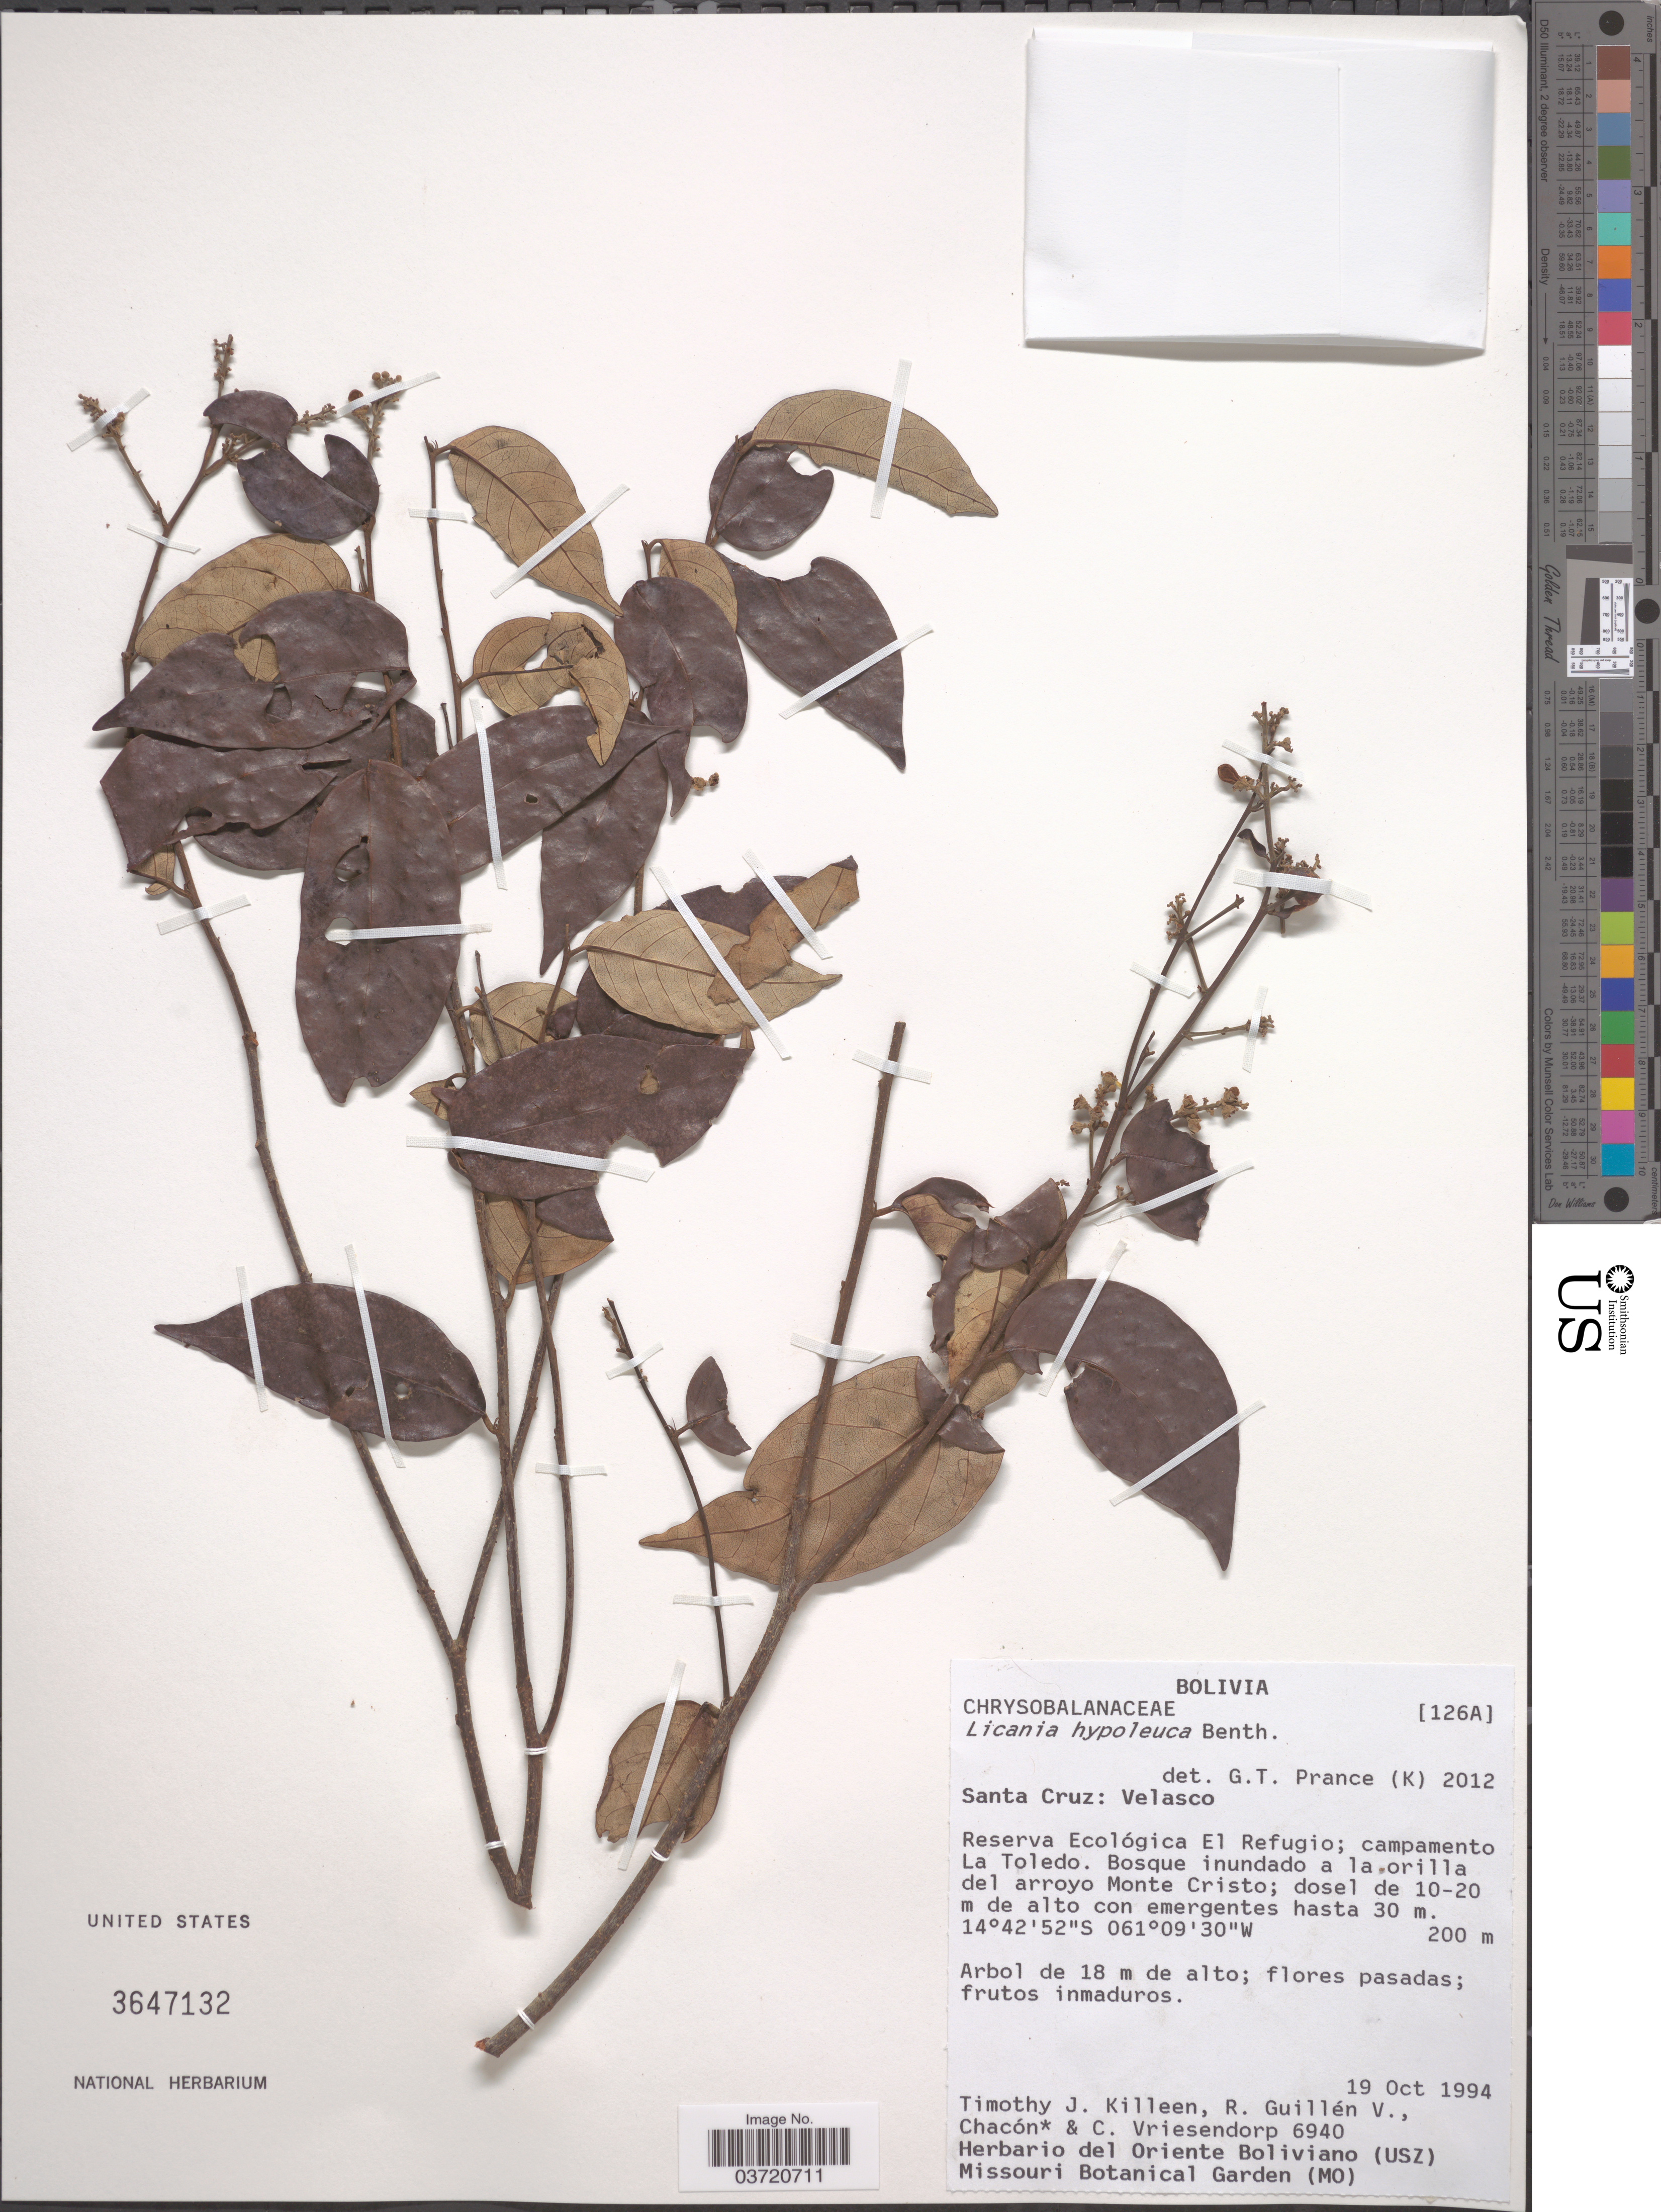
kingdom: Plantae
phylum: Tracheophyta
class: Magnoliopsida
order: Malpighiales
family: Chrysobalanaceae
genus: Licania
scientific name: Licania hypoleuca var. hypoleuca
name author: Benth.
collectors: T. J. Killeen, R. Guillen, -. Chacon & C. Vriesendorp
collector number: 6940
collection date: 1994-10-19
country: Bolivia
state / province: Santa Cruz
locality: Velasco. Reserva Ecológica El Refugio; campamento La Toledo. Bosque inundado a la orilla del aroyo Monte Cristo.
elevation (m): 200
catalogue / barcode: US 3647132